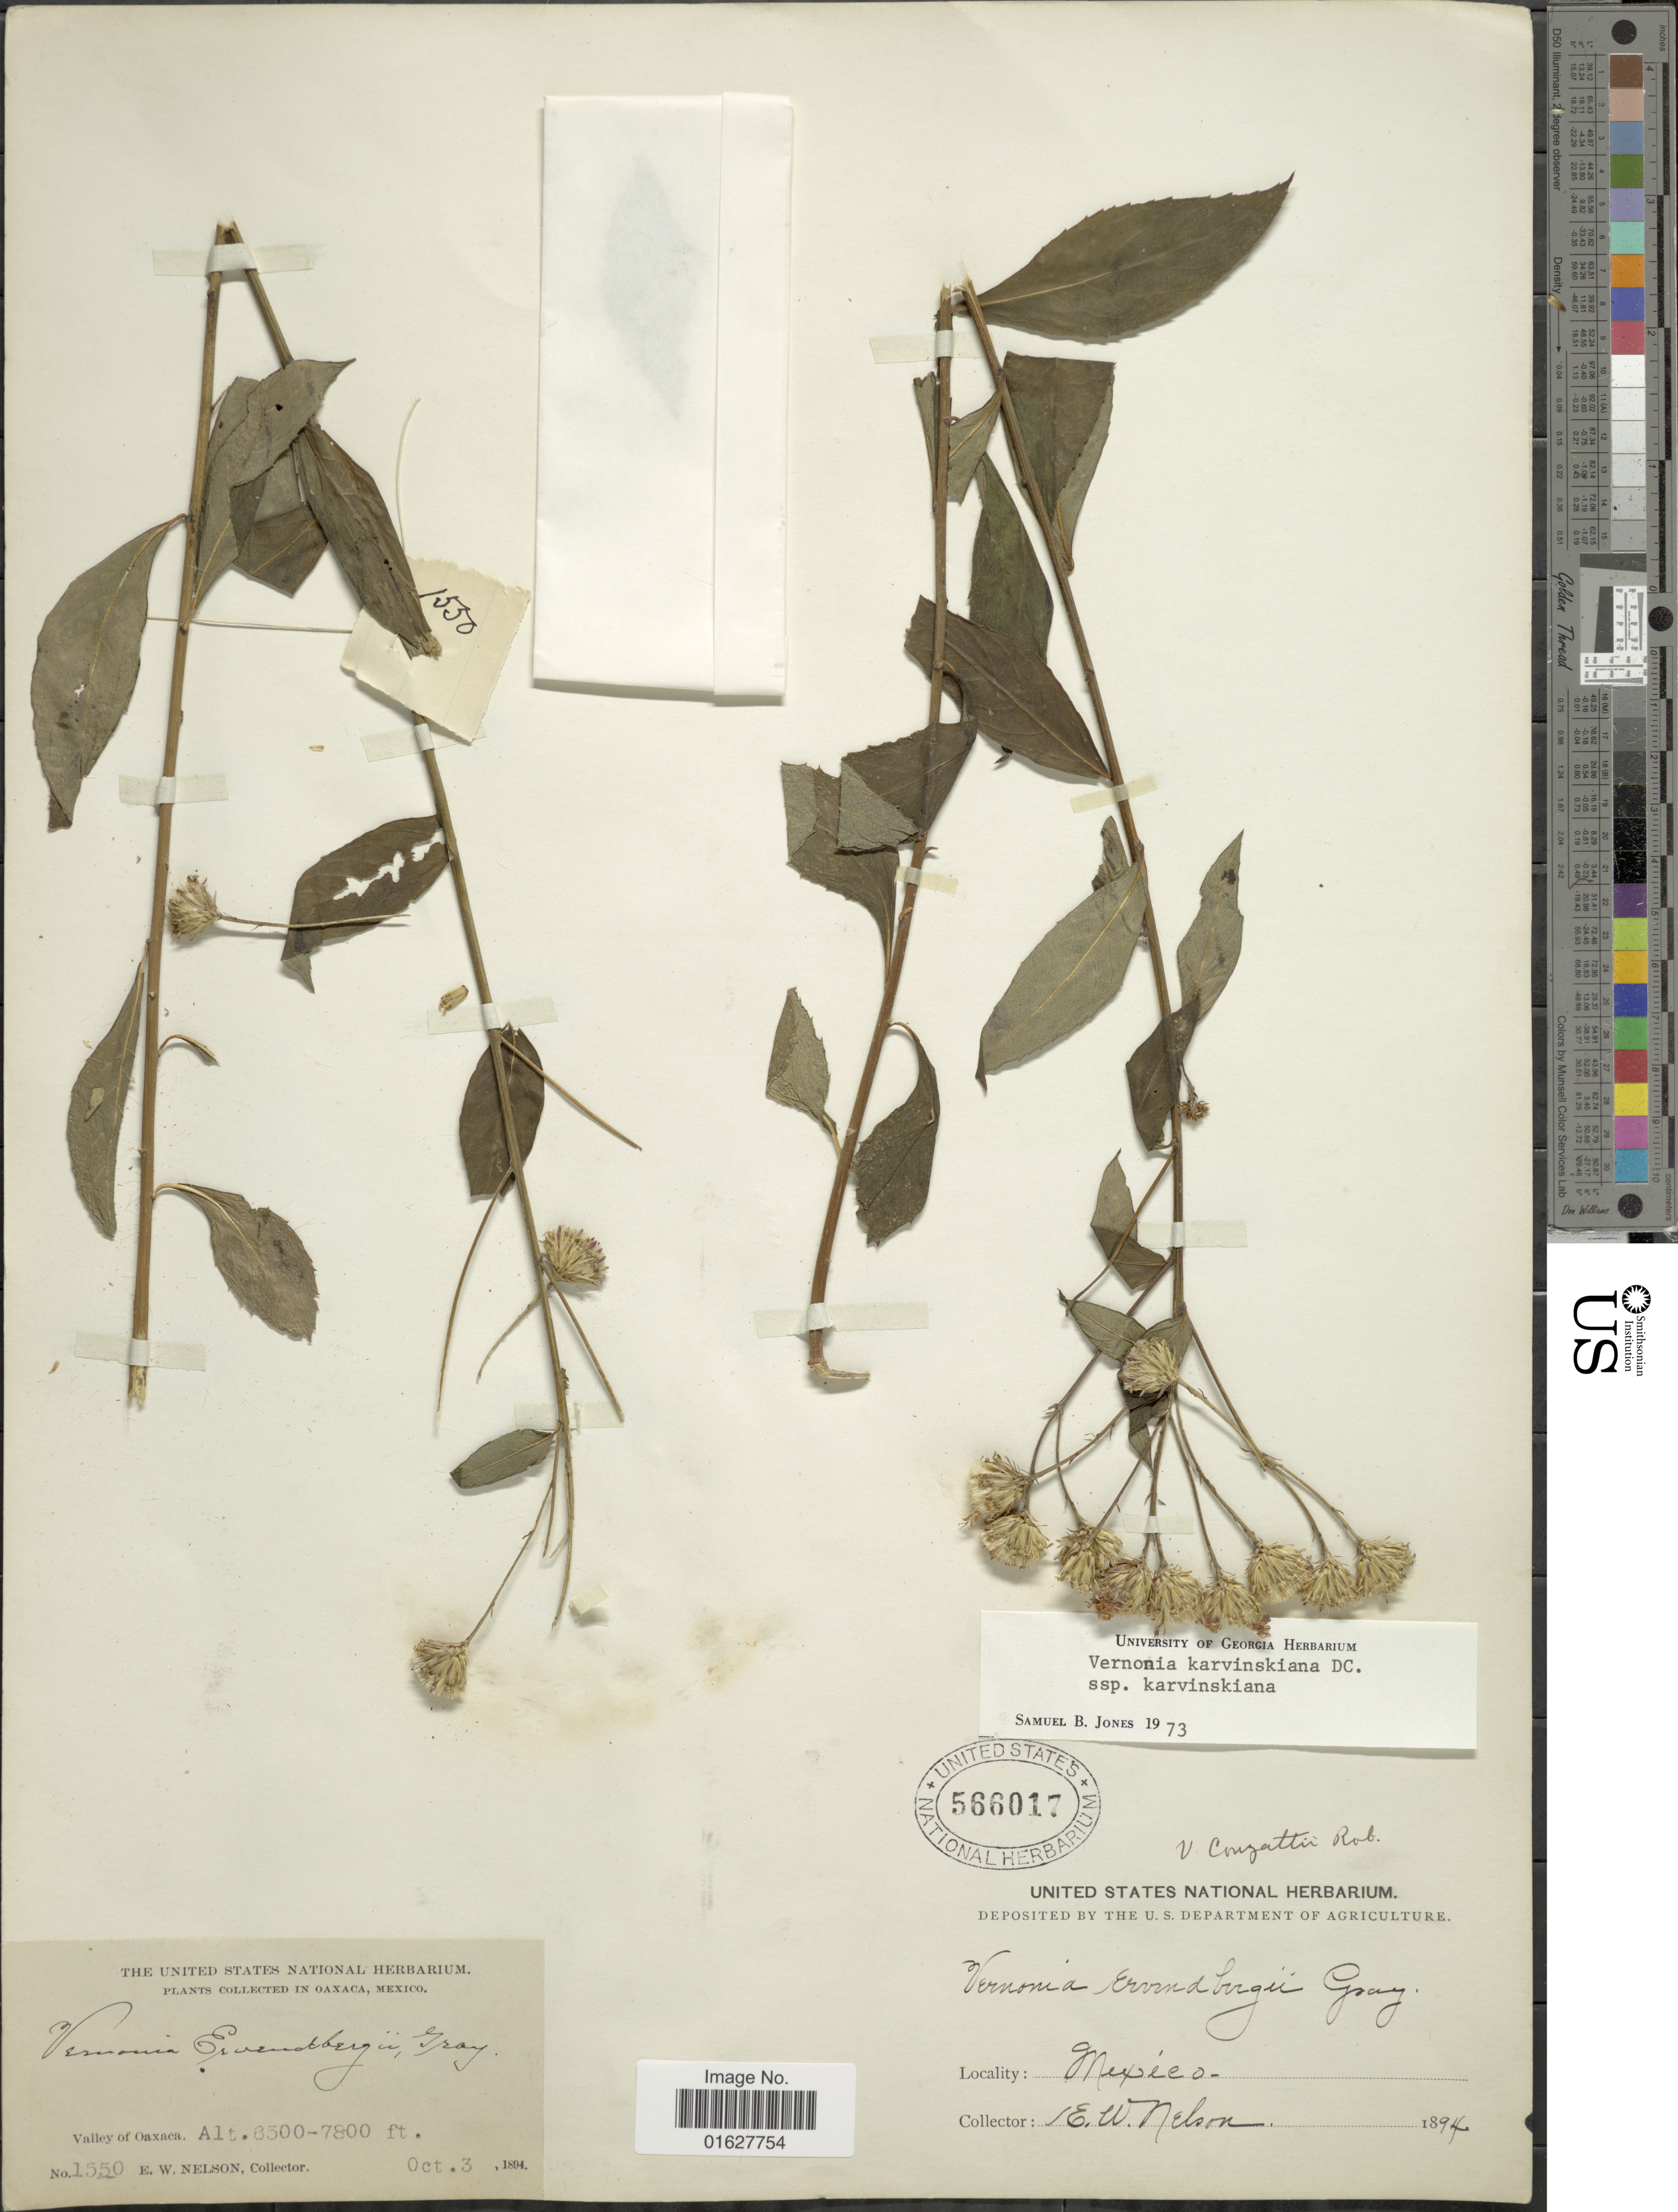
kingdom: Plantae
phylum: Tracheophyta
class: Magnoliopsida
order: Asterales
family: Asteraceae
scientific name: Vickianthus karvinskianus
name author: (DC.) H. Rob.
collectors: E. W. Nelson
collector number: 1550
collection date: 1894-10-03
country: Mexico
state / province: Oaxaca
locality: Oaxaca, Mexico. Valley of Oaxaca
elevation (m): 1981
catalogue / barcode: US 566017